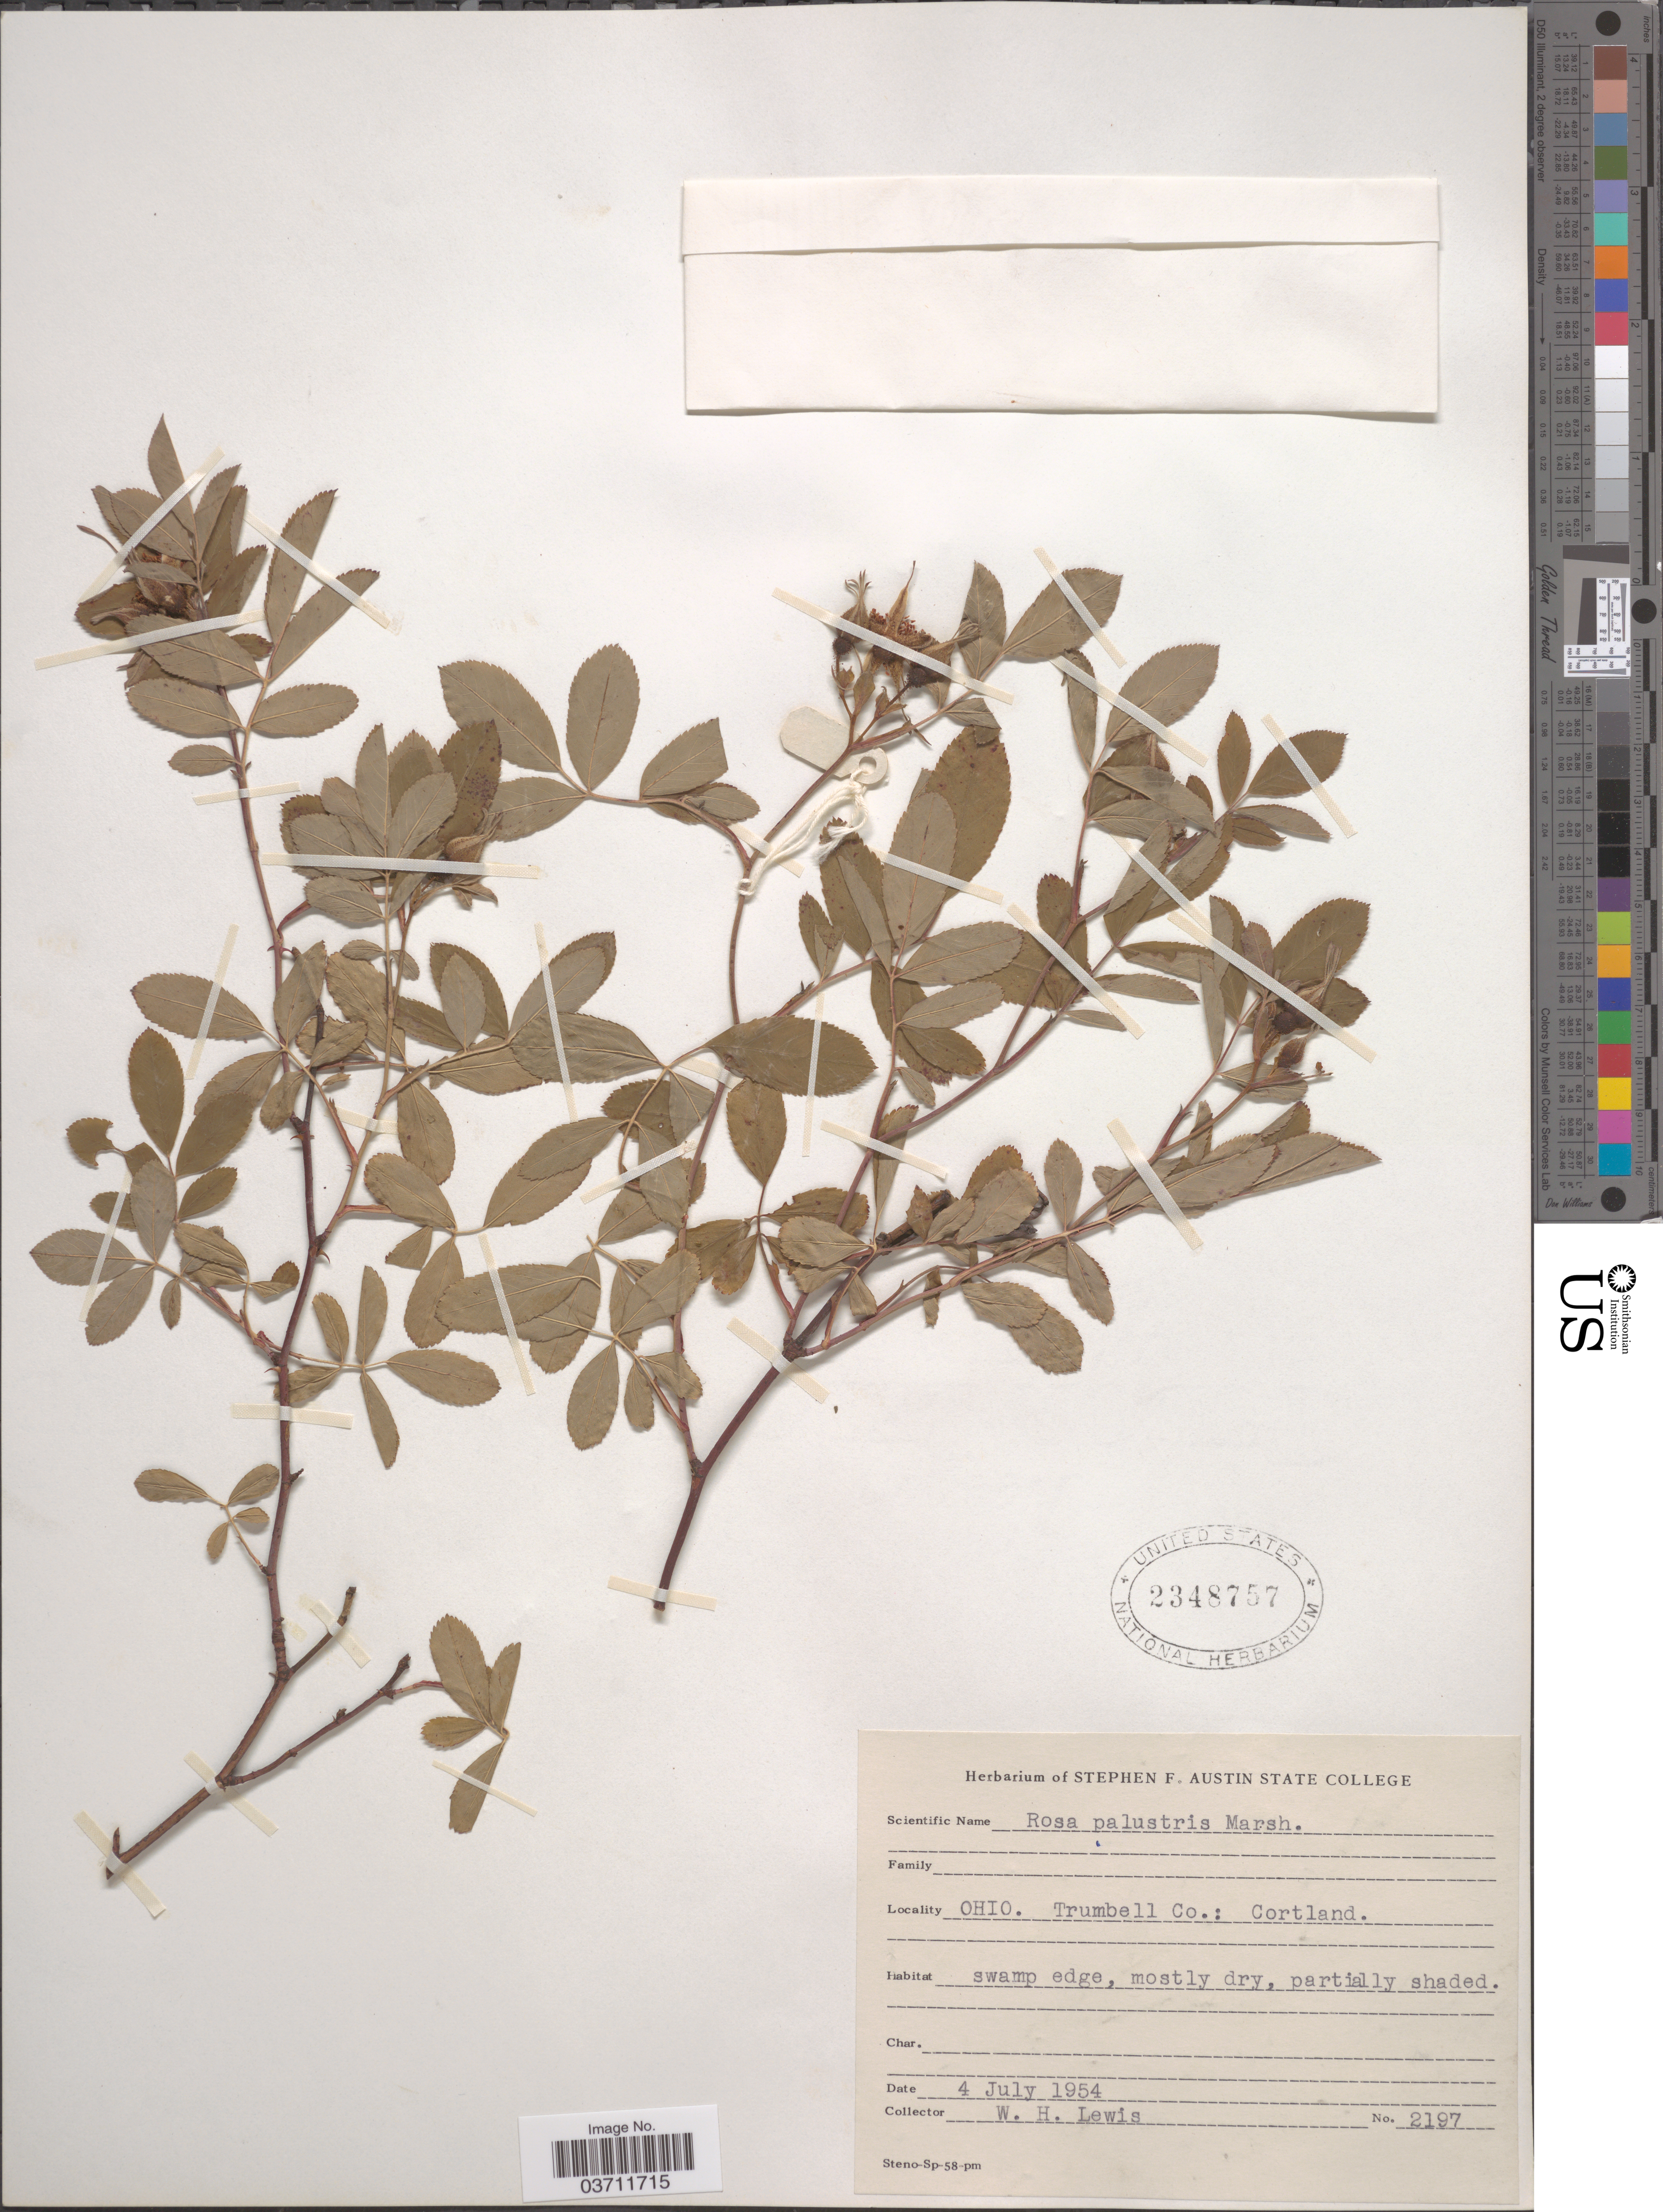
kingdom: Plantae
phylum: Tracheophyta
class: Magnoliopsida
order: Rosales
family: Rosaceae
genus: Rosa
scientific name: Rosa palustris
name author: Marshall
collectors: W. H. Lewis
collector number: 2197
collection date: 1954-07-04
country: United States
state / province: Ohio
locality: Trumbell Co.: Cortland.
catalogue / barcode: US 2348757